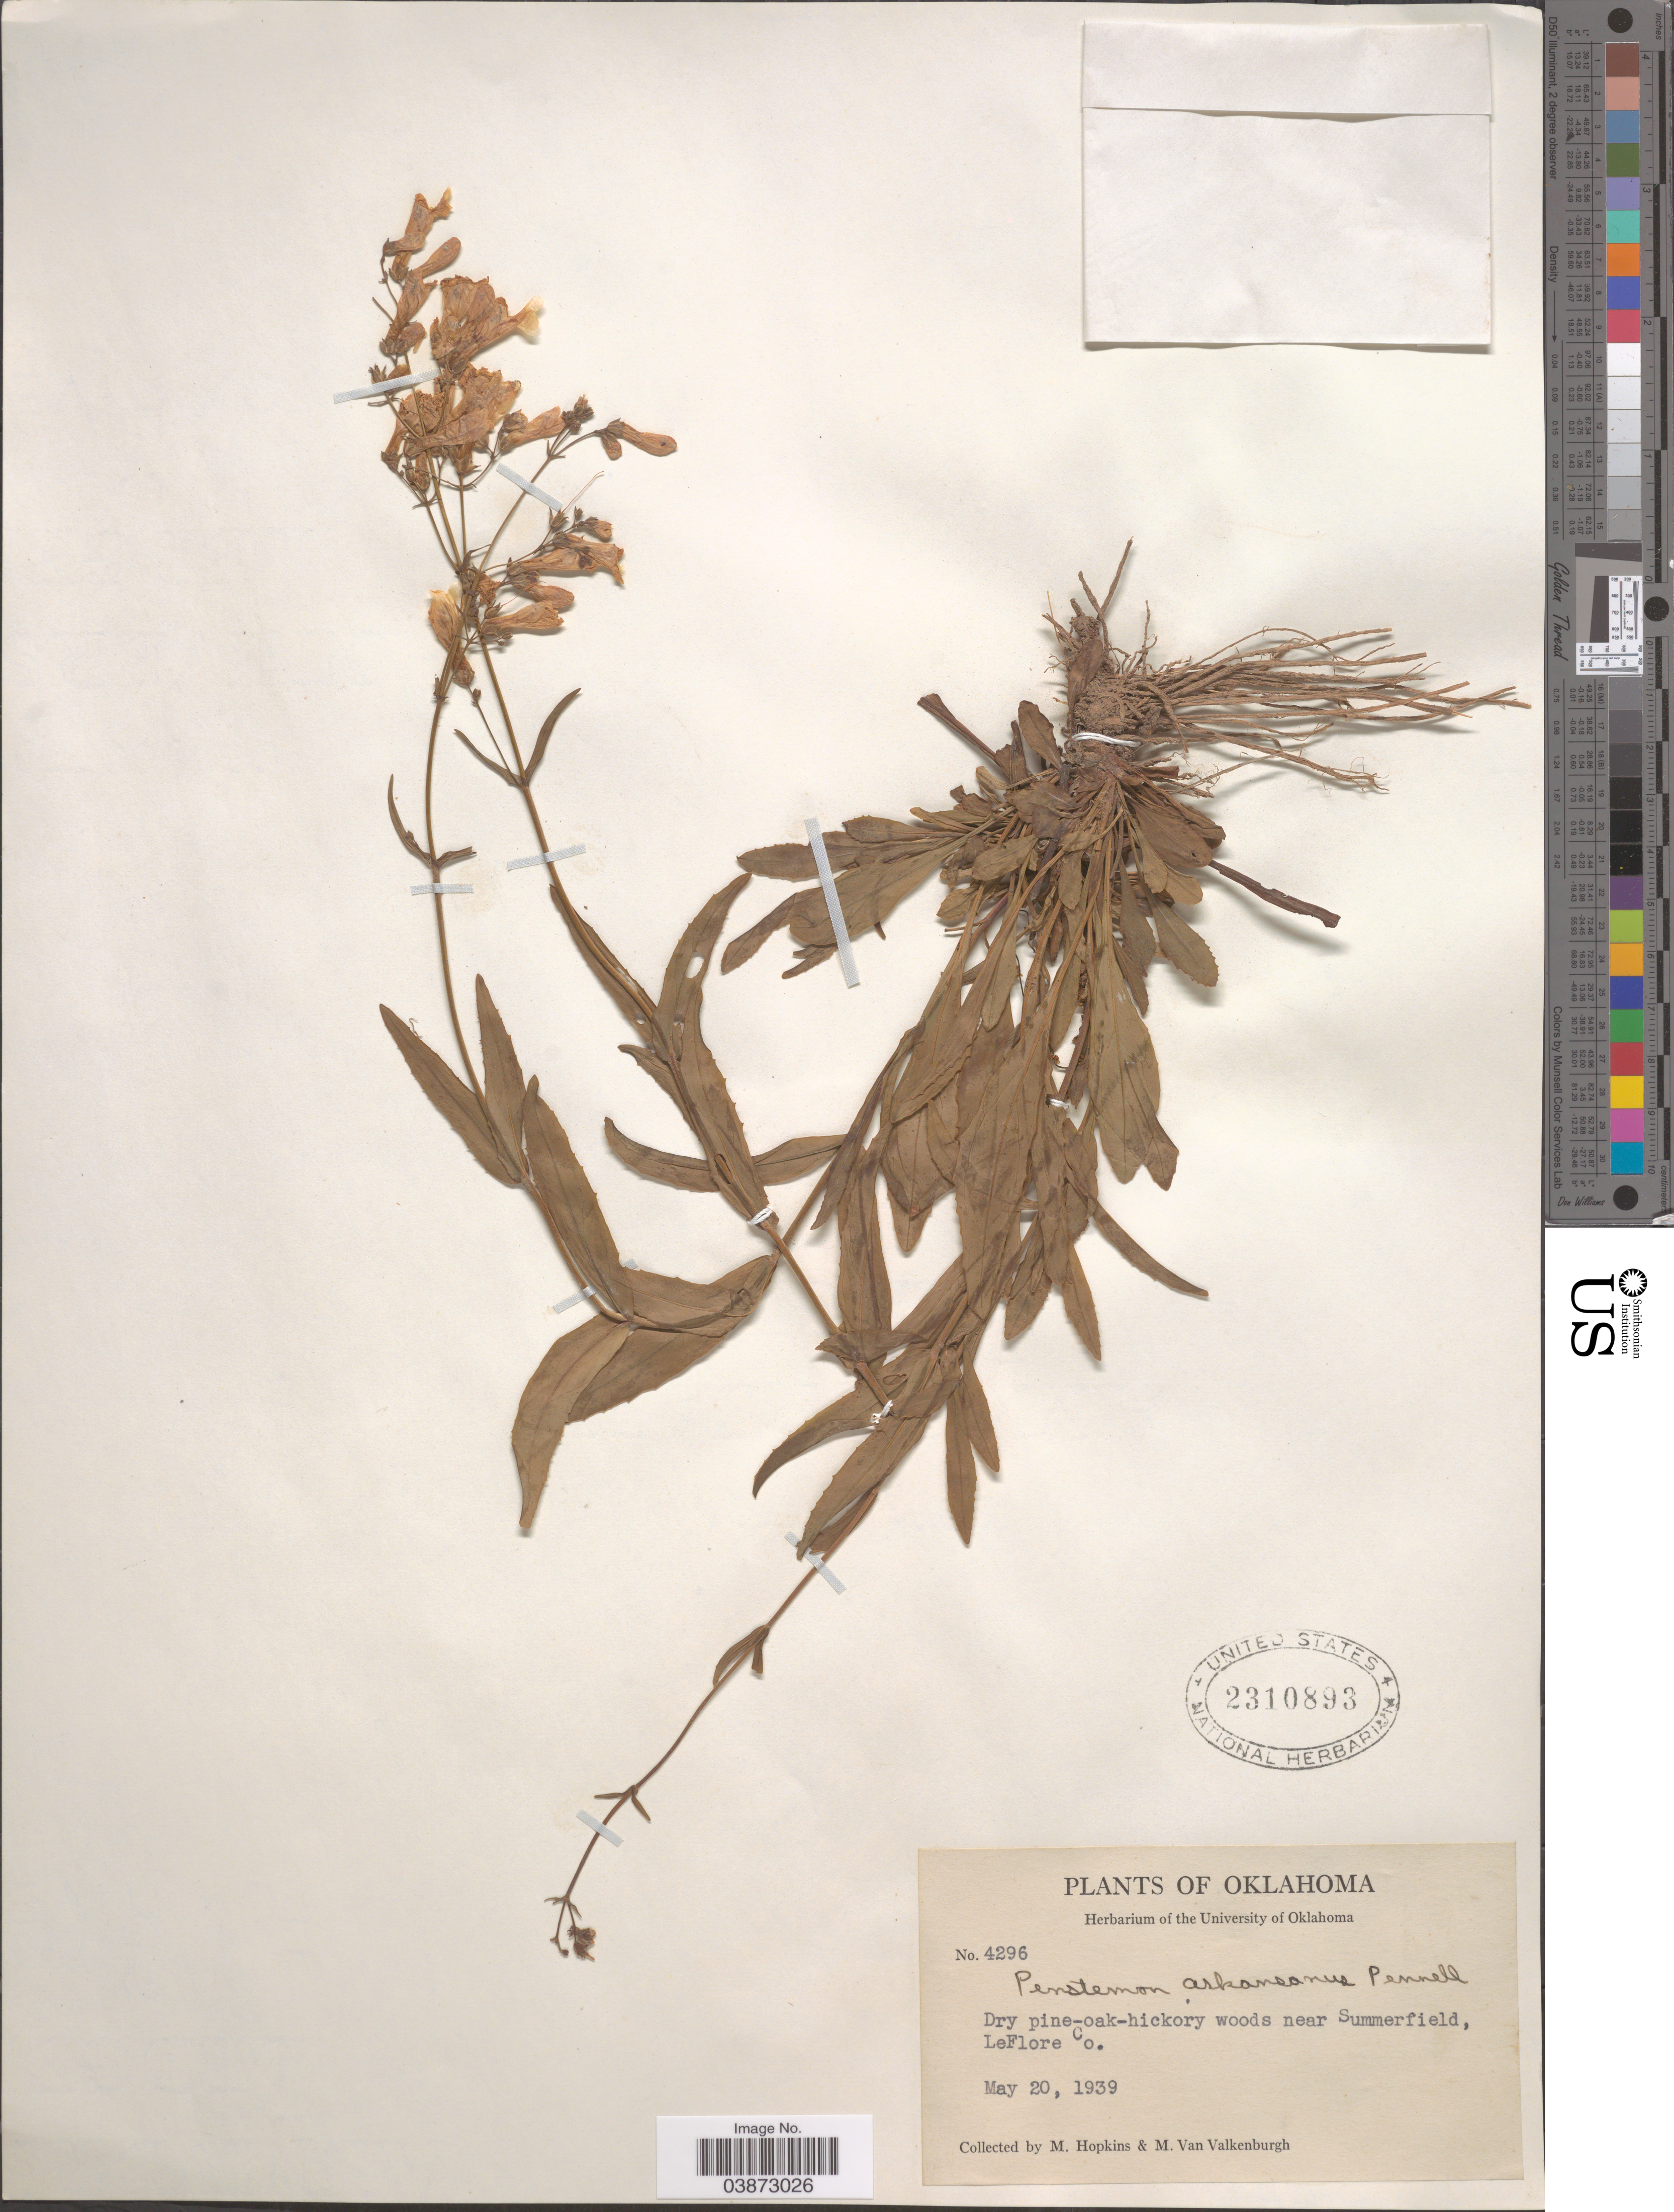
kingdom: Plantae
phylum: Tracheophyta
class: Magnoliopsida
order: Lamiales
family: Plantaginaceae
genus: Penstemon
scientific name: Penstemon arkansanus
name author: Pennell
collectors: M. Hopkins & M. Valkenburg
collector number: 4296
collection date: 1939-05-20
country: United States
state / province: Oklahoma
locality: Dry pine-oak-hickory woods near Summerfield, LeFlore Co.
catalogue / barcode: US 2310893